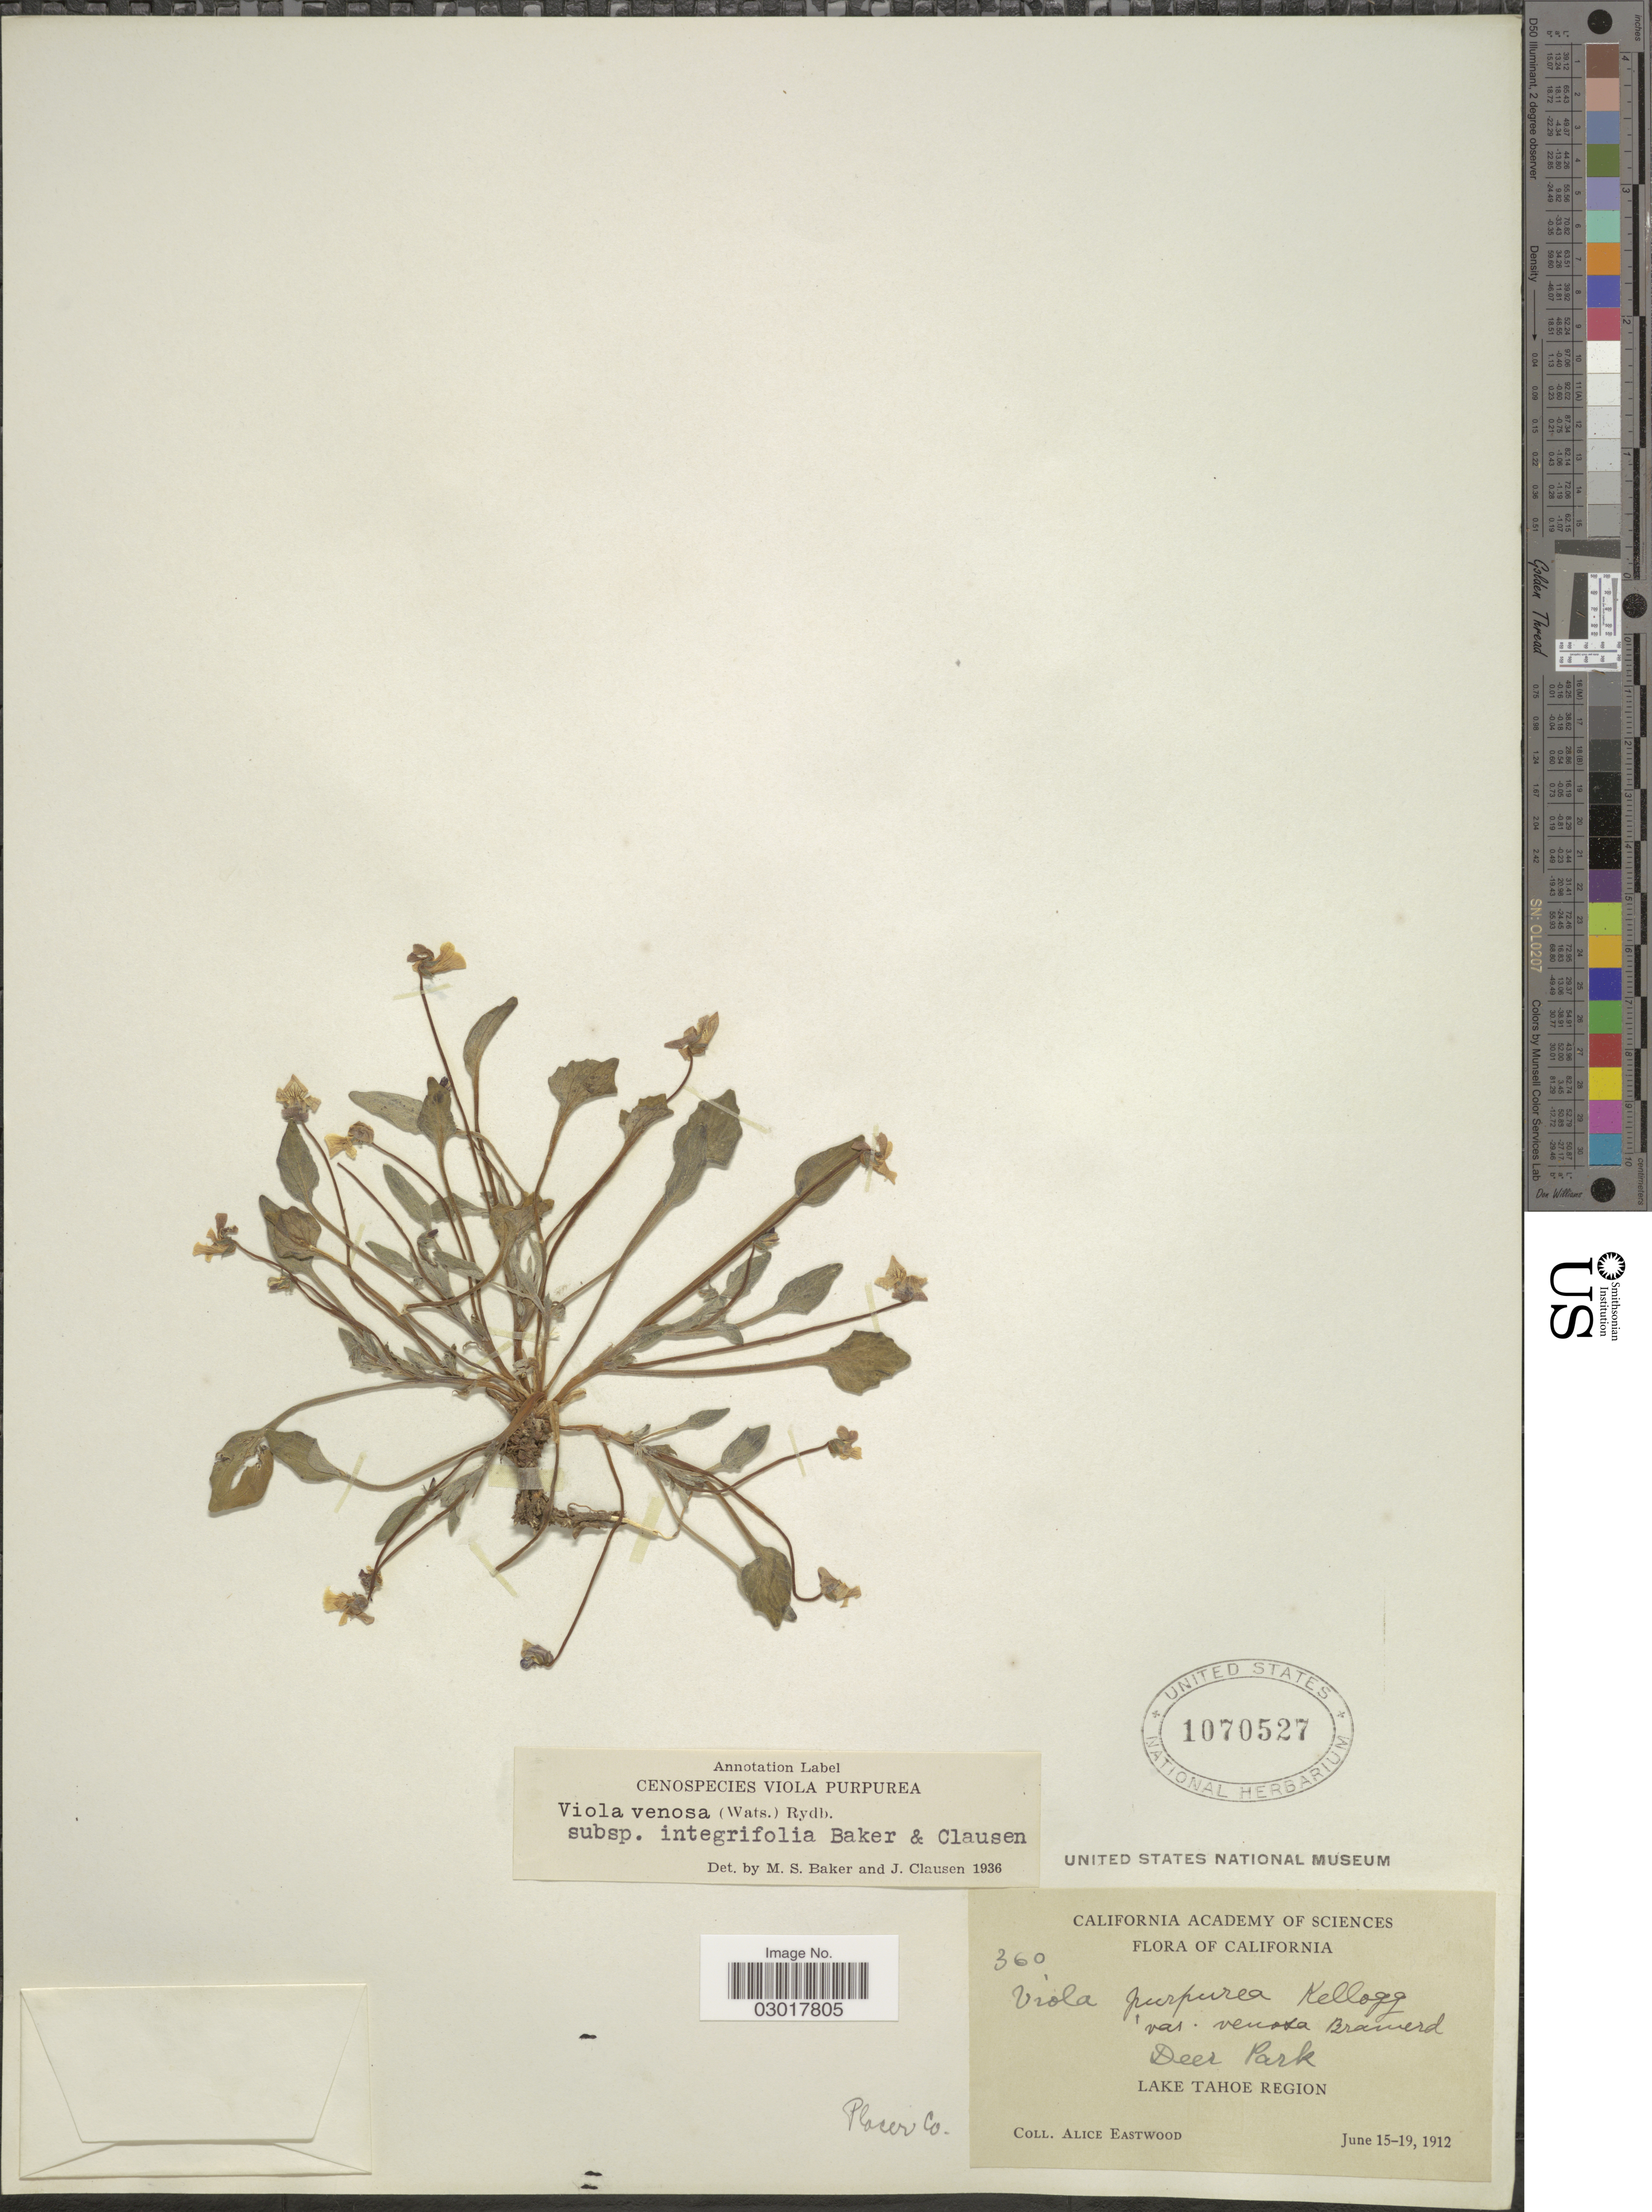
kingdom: Plantae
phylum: Tracheophyta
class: Magnoliopsida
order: Malpighiales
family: Violaceae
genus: Viola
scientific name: Viola venosa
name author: (S. Watson) Rydb.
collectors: A. Eastwood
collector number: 360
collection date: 1912-06-15/1912-06-19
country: United States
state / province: California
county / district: Placer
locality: Deer Park. Lake Tahoe Region. Placer Co.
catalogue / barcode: US 1070527